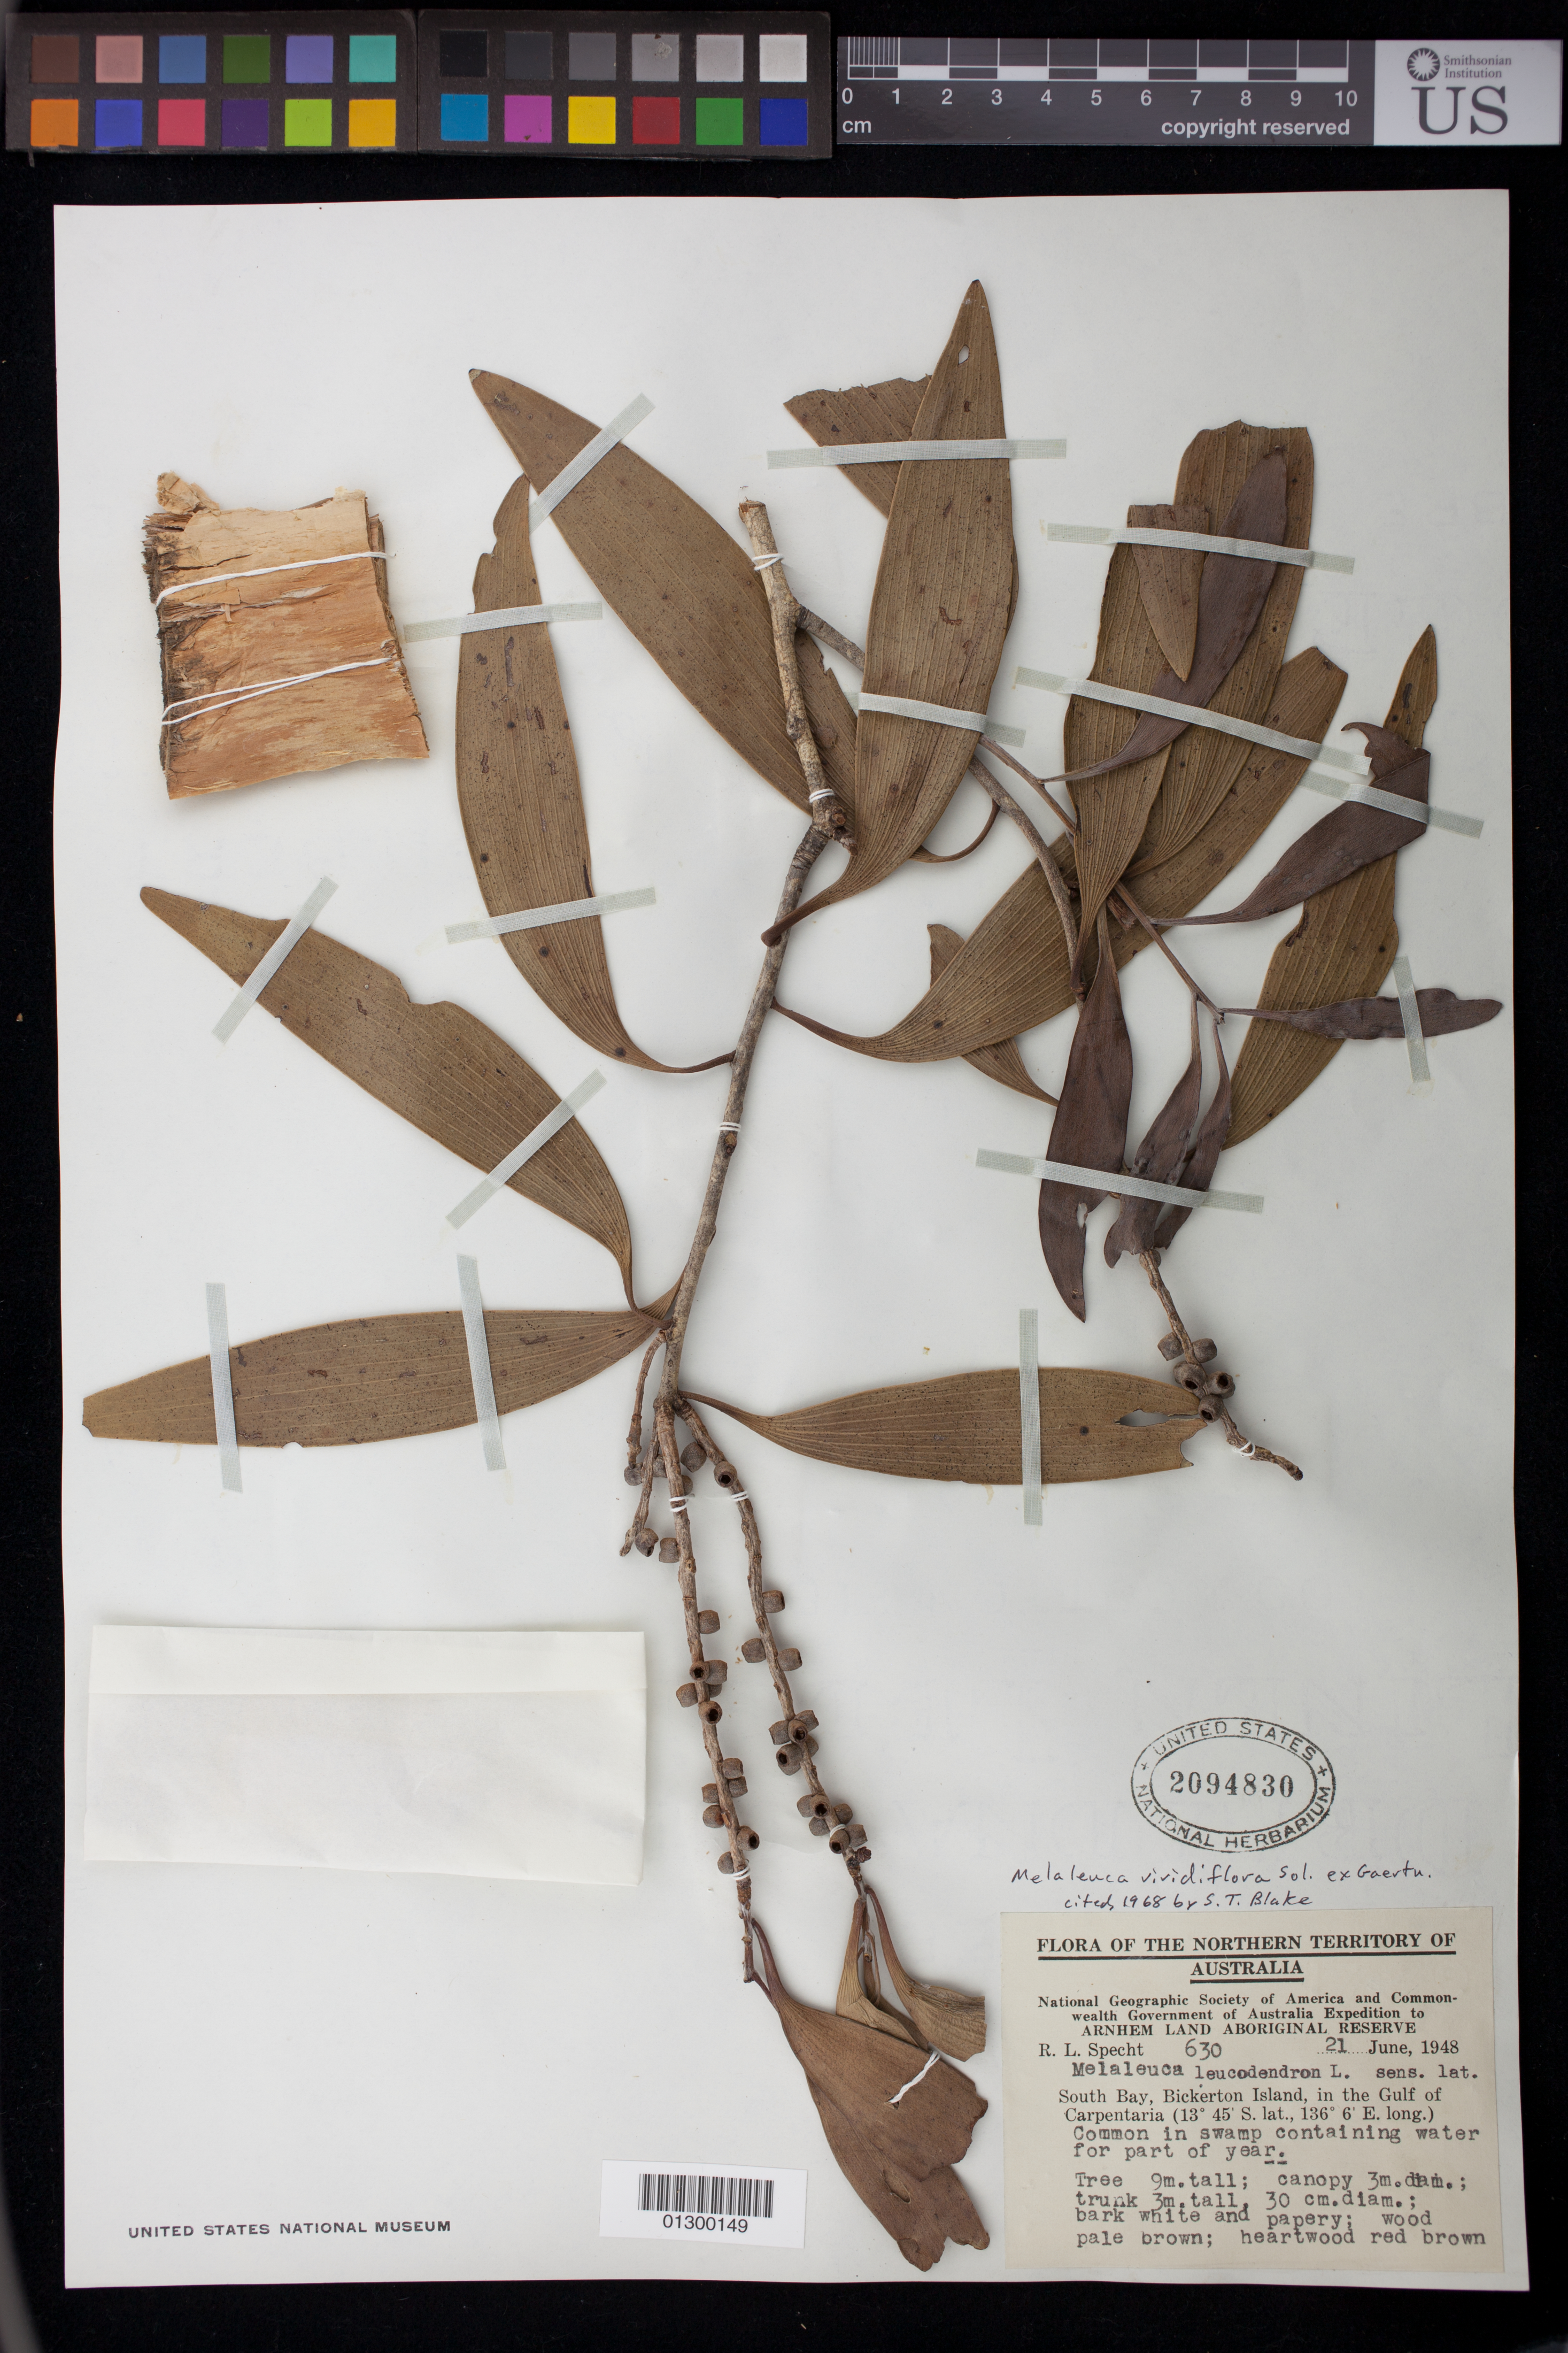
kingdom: Plantae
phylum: Tracheophyta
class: Magnoliopsida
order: Myrtales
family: Myrtaceae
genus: Melaleuca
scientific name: Melaleuca viridiflora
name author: Sol. ex Gaertn.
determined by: Blake, S. T.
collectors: R. L. Specht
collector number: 630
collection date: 1948-06-21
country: Australia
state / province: Northern Territory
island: Bickerton Island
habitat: Common in swamp containing water for part of year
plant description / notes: Tree 9 m. tall; canopy 3 m. diam.; trunk 3 m. tall, 30 cm. diam.; bark white and papery; wood pale brown; heartwood red brown.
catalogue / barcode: US 2094830